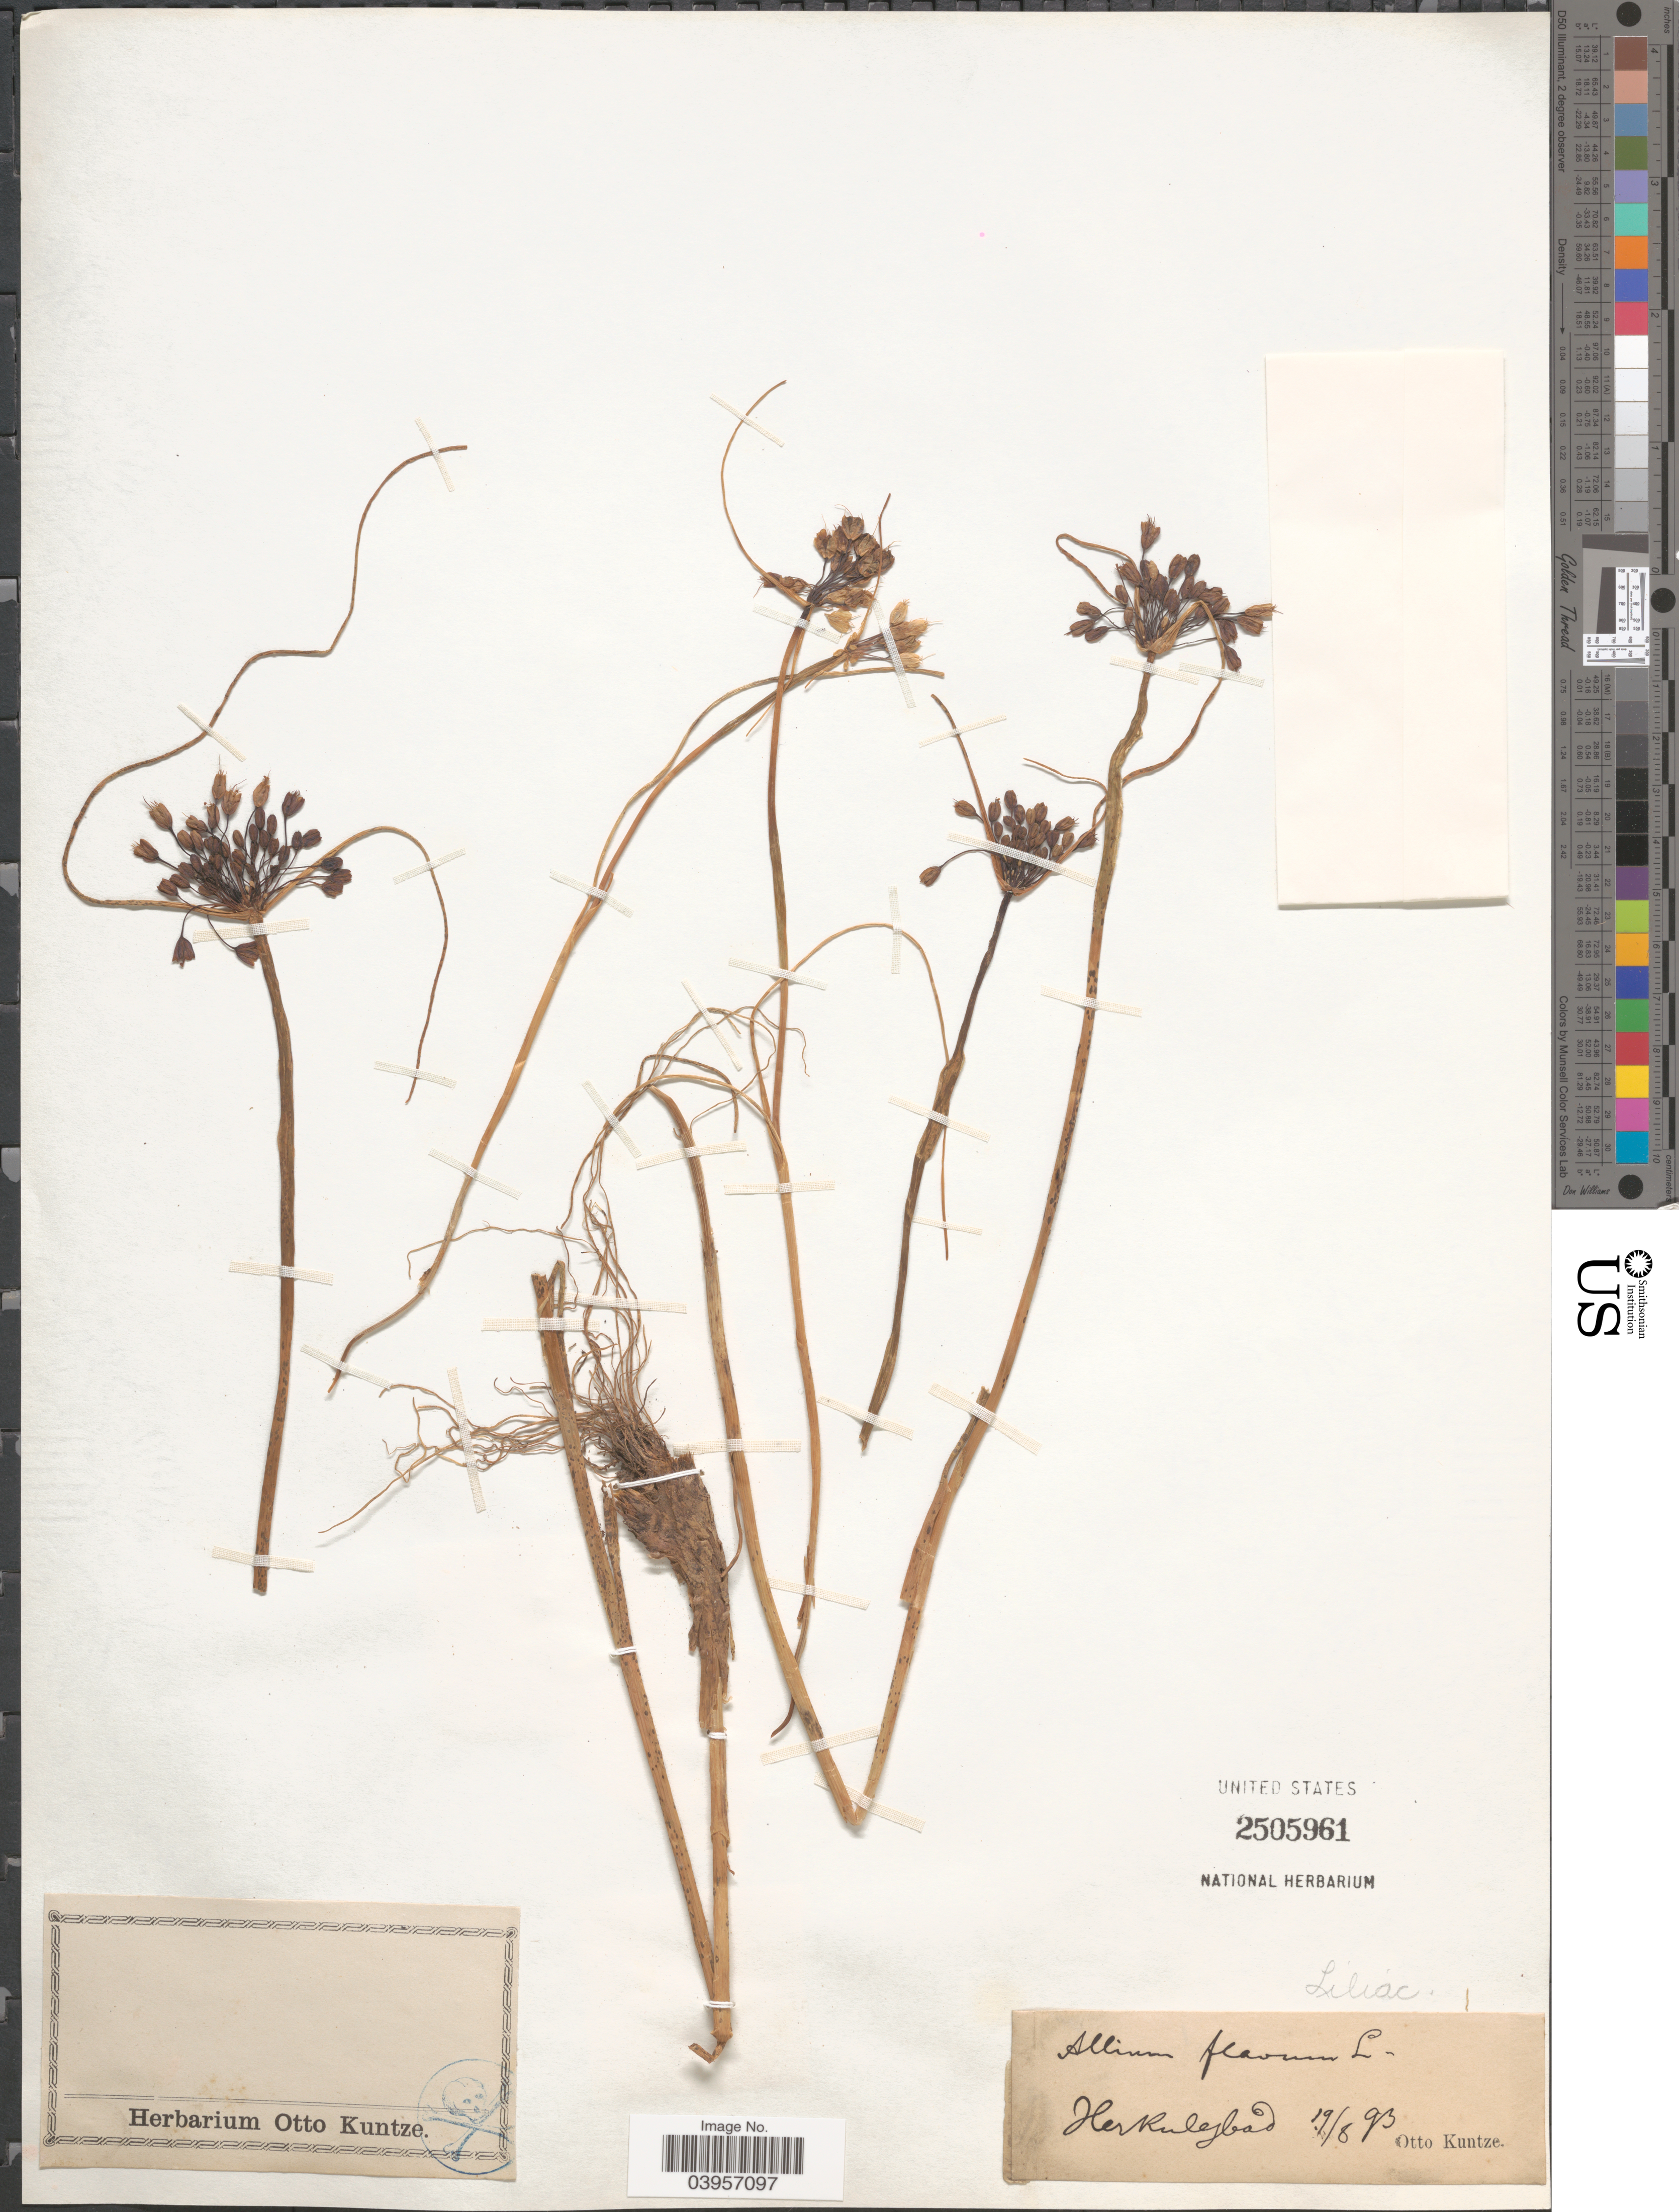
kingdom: Plantae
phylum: Tracheophyta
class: Liliopsida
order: Asparagales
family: Amaryllidaceae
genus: Allium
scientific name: Allium flavum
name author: L.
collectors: C.E.O. Kuntze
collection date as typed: Transcribed d/m/y: 19/8/93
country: Romania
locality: Herkulesbad.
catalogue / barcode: US 2505961